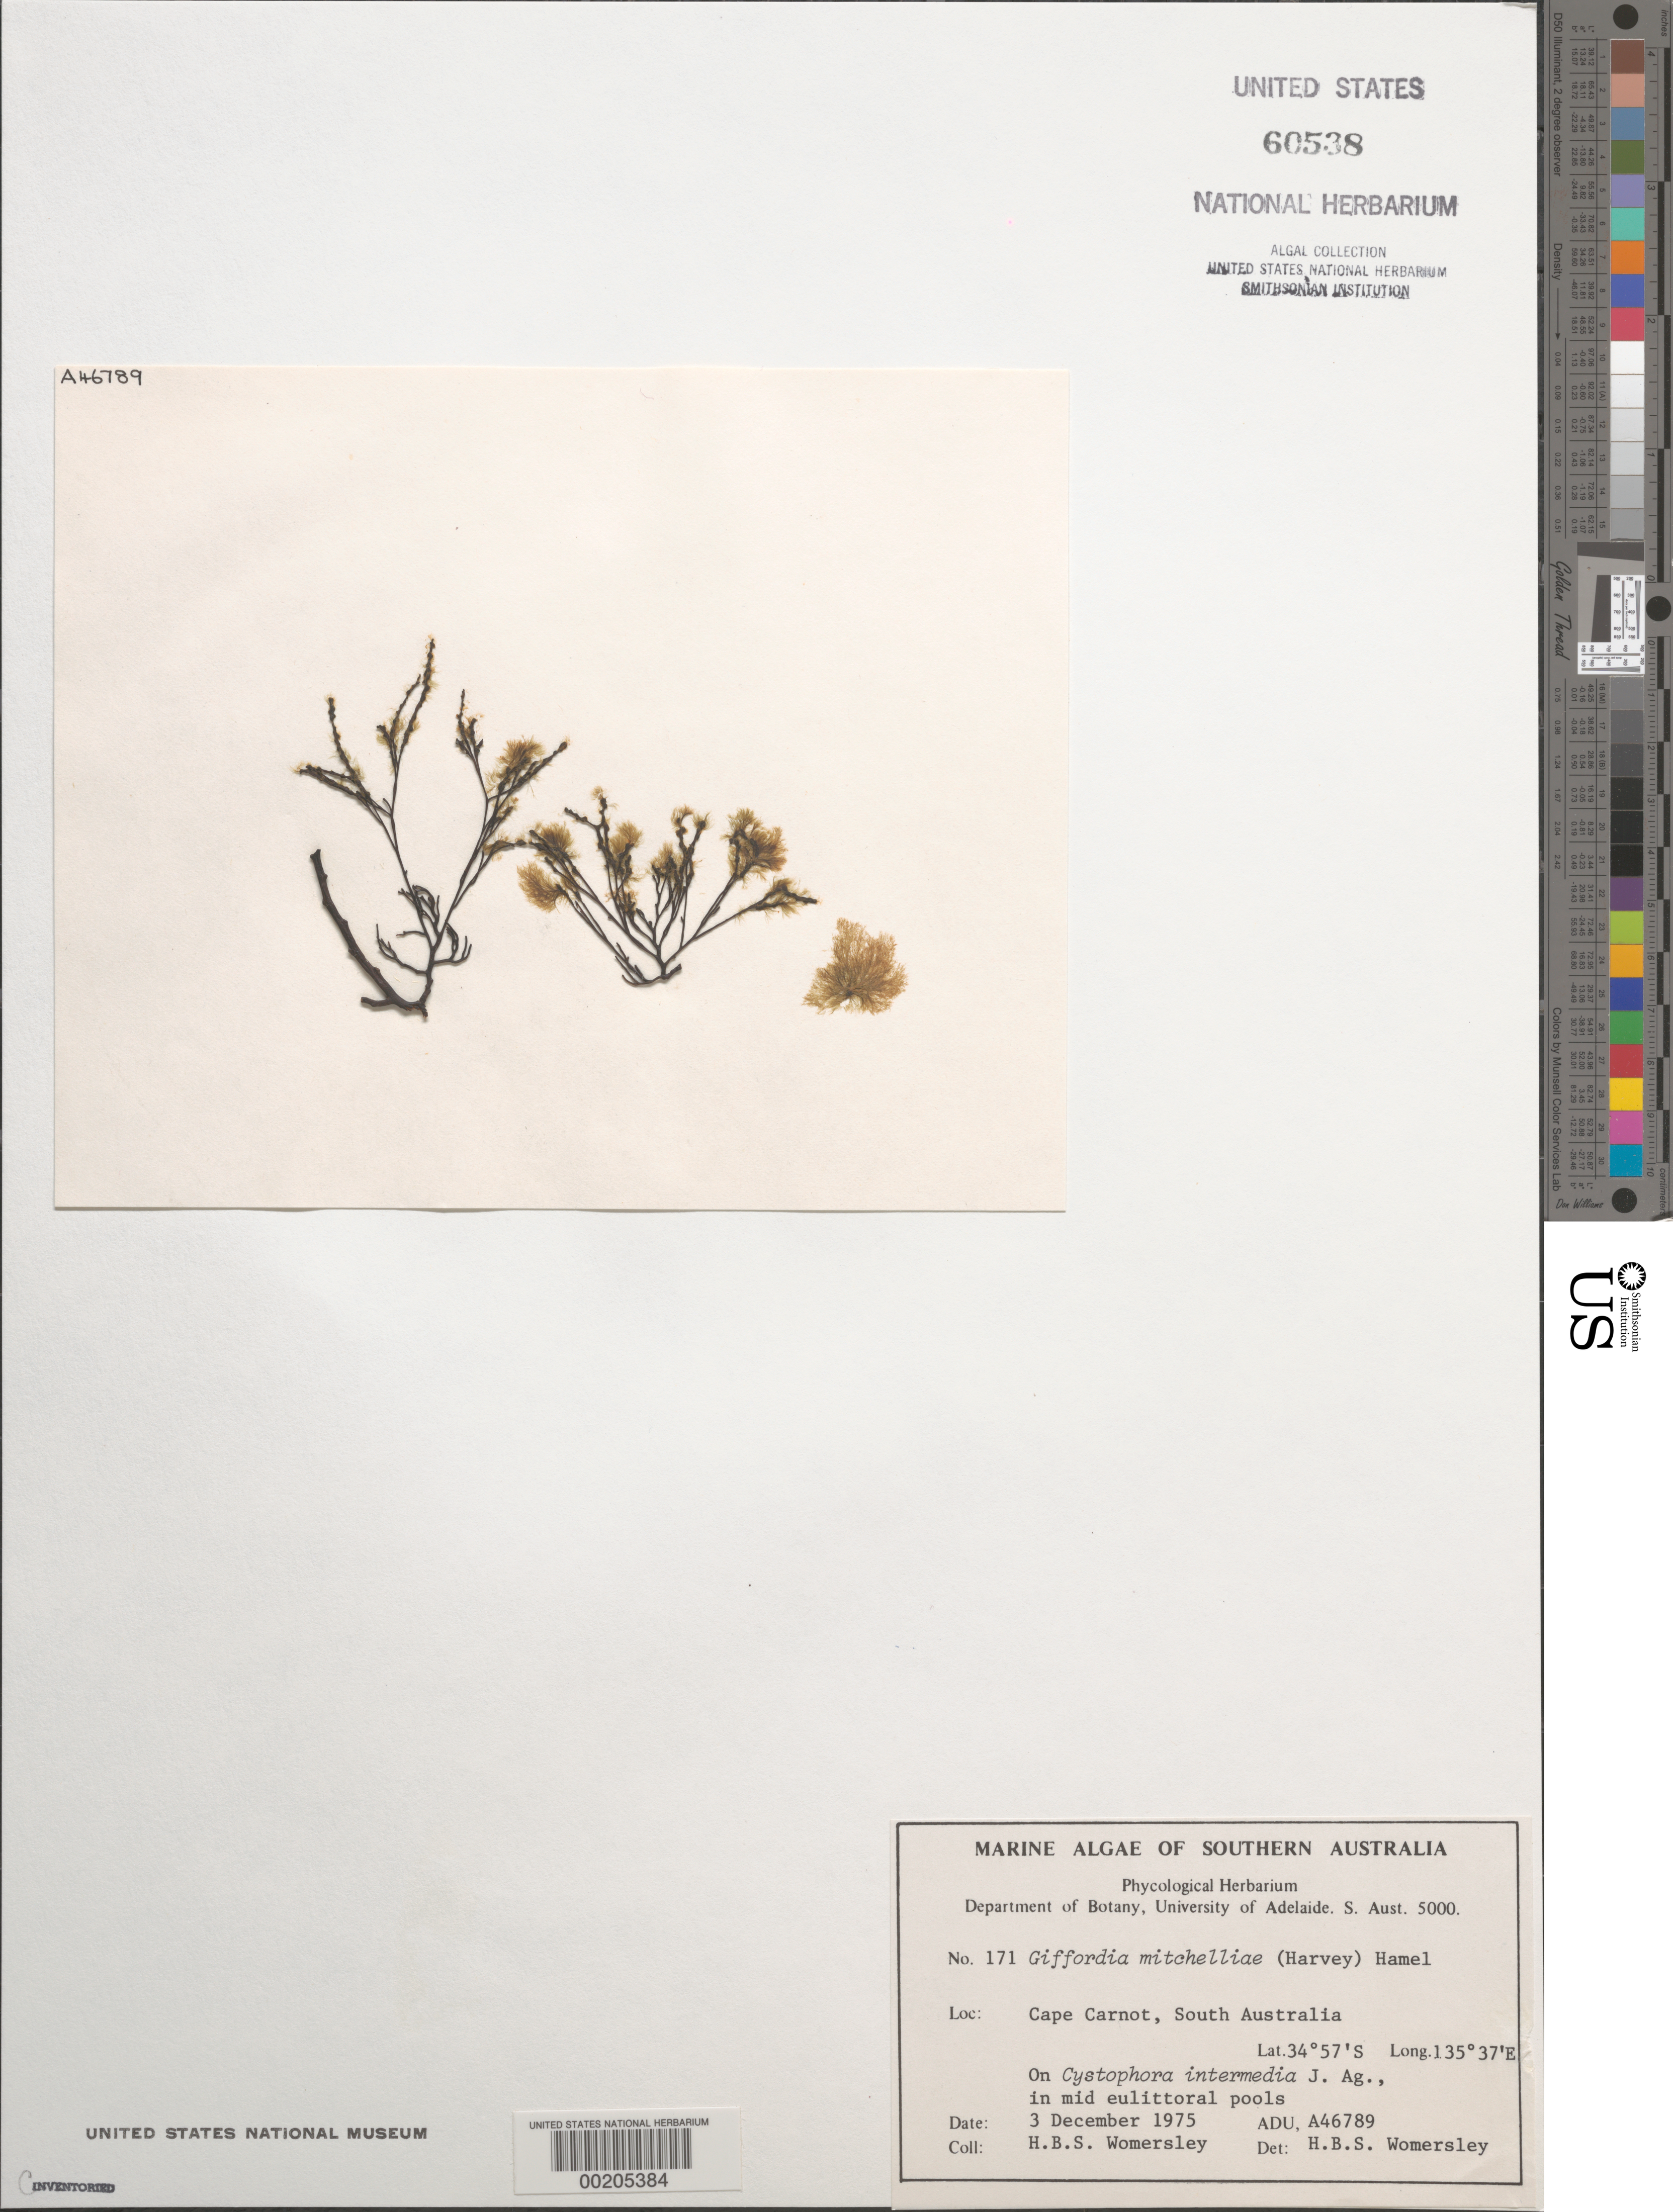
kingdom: Chromista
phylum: Ochrophyta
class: Phaeophyceae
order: Ectocarpales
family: Acinetosporaceae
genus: Feldmannia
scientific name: Feldmannia mitchelliae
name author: (Harv.) H.-S. Kim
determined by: Algae name updating Project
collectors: H. B. S. Womersley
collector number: ADU A46789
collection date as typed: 03 Dec 1975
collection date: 1975-12-03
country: Australia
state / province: South Australia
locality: Cape carnot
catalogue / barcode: US 60538